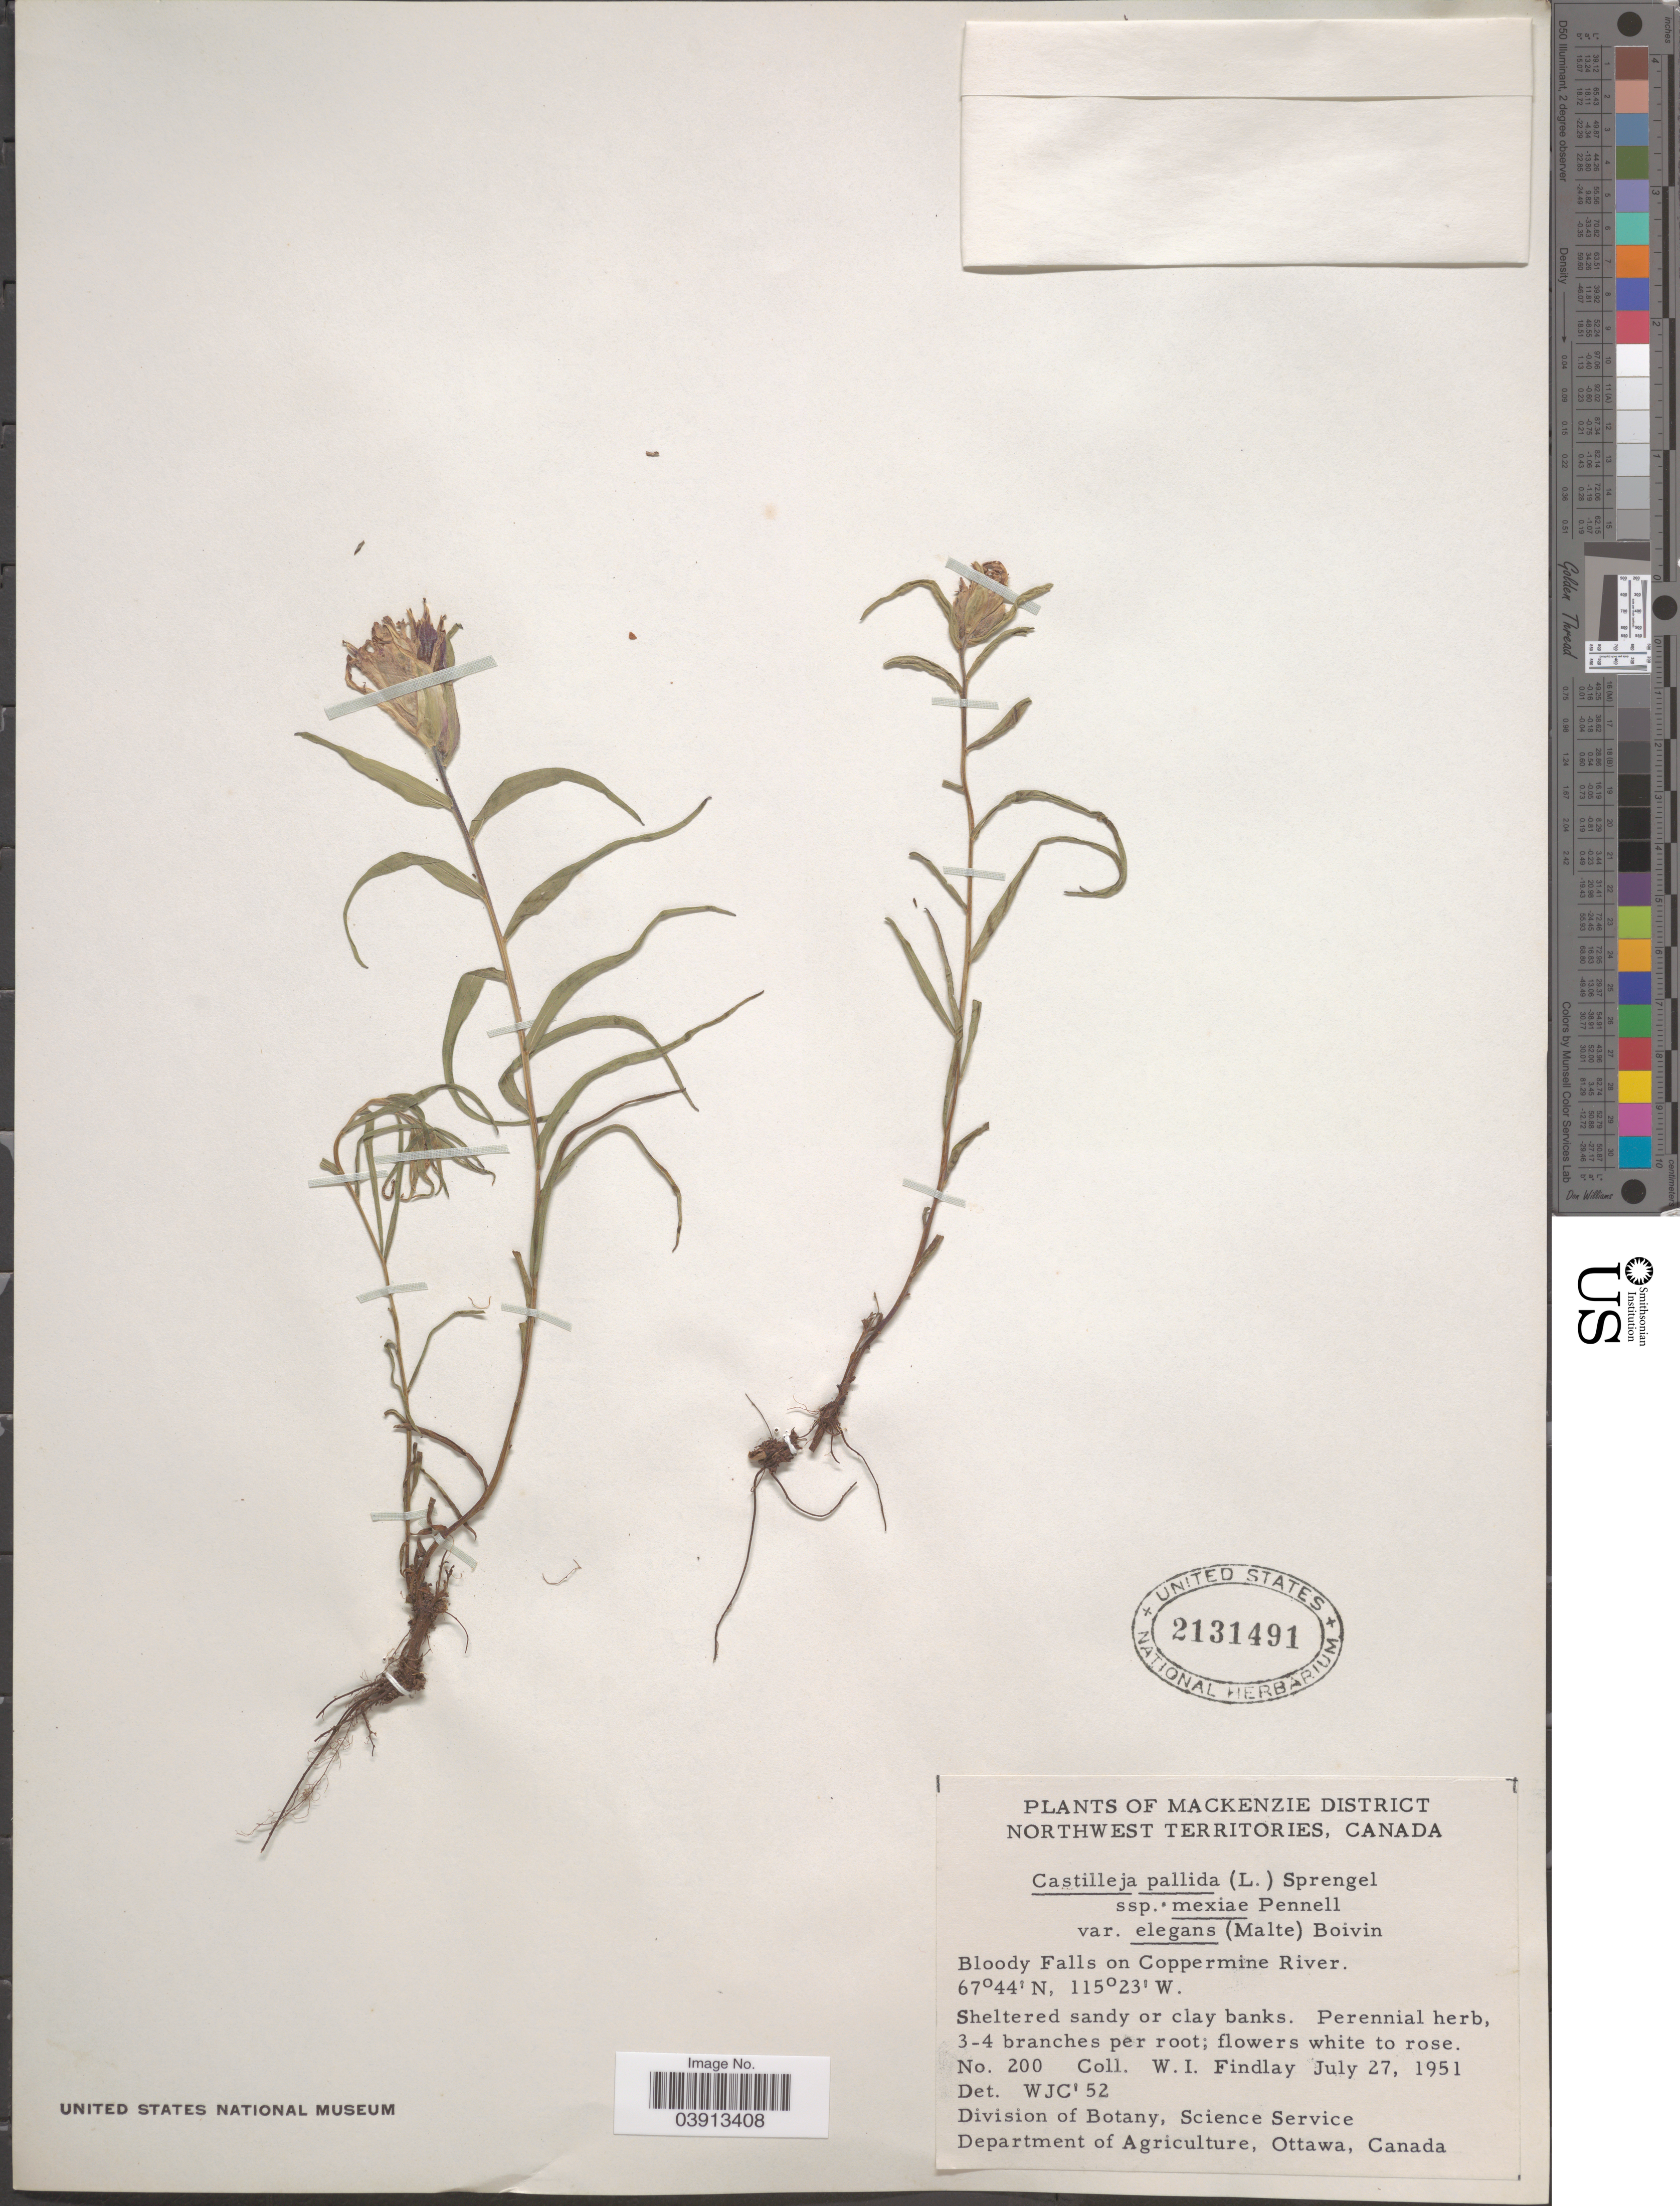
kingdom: Plantae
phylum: Tracheophyta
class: Magnoliopsida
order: Lamiales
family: Orobanchaceae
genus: Castilleja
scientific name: Castilleja pallida subsp. mexiae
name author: Pennell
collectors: W. Findlay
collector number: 200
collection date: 1951-07-27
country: Canada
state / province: Northwest Territories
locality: Mackenzie District. Bloody Falls on Coppermine River.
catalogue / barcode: US 2131491